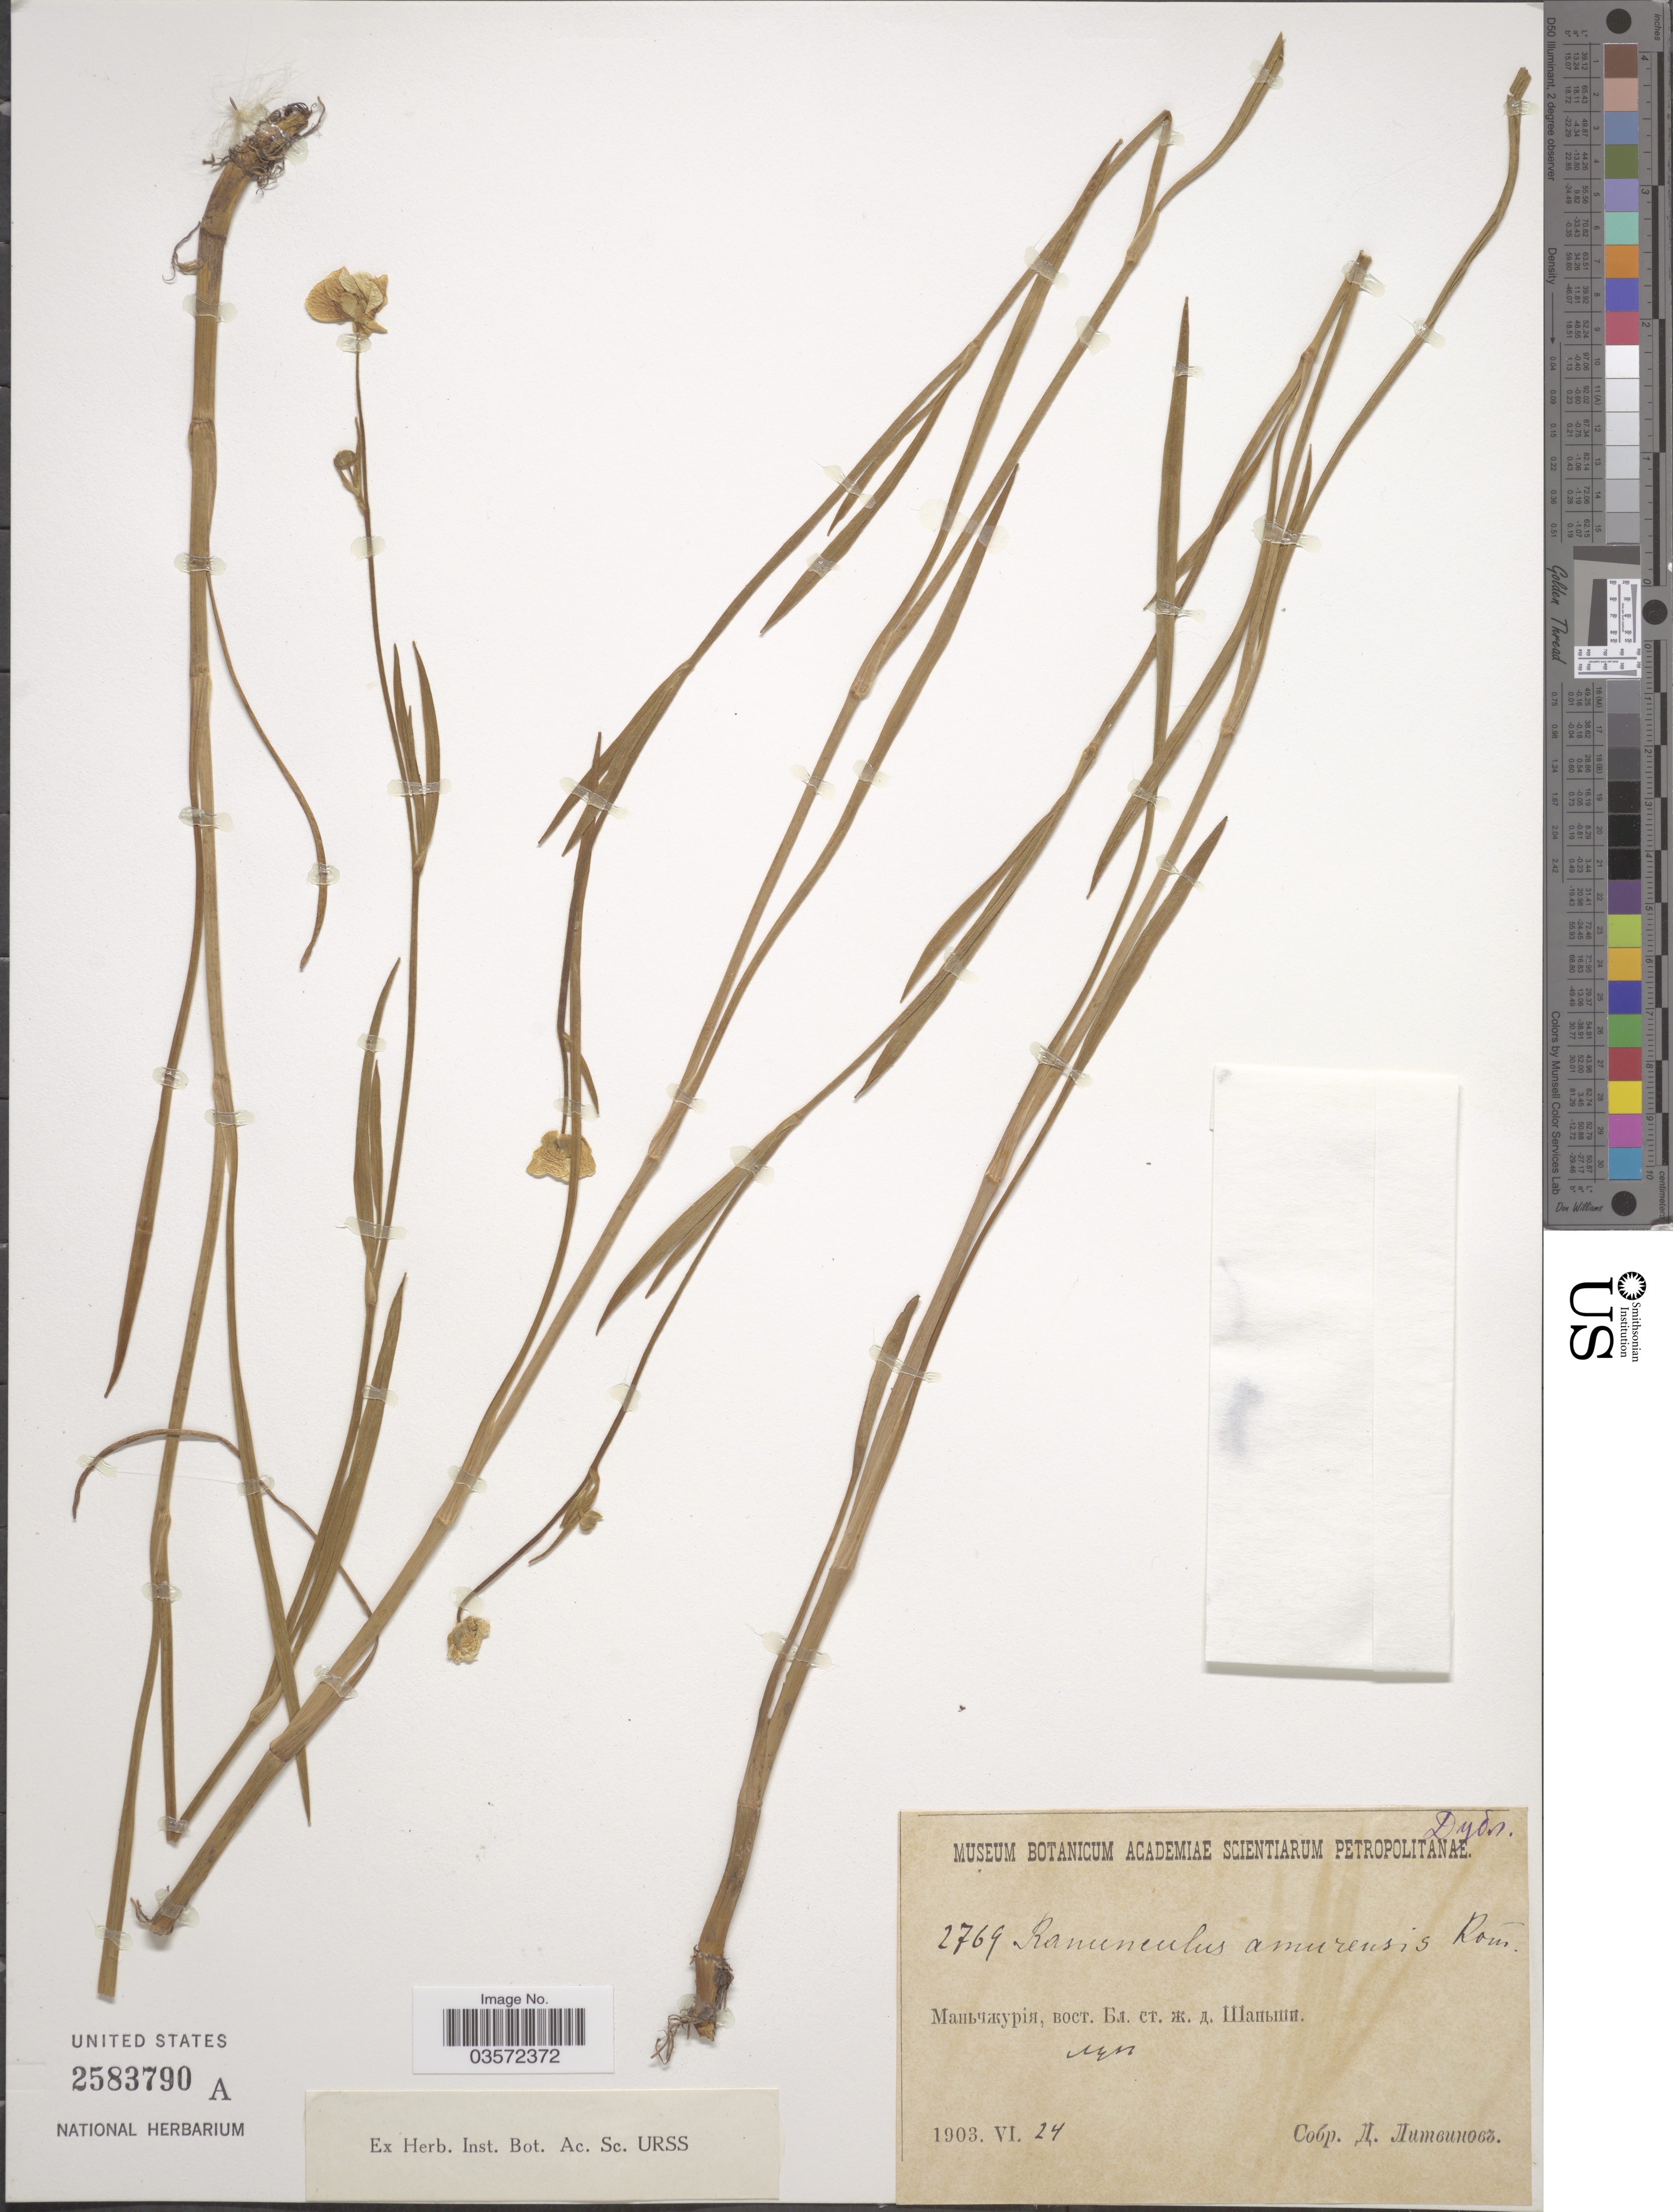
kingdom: Plantae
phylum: Tracheophyta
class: Magnoliopsida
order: Ranunculales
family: Ranunculaceae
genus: Ranunculus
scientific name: Ranunculus amurensis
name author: Kom.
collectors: D. Litvinov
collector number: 2769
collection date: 1903-06-24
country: China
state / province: Nei Monggol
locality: Shanshi railroad station.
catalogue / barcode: US 2583790A